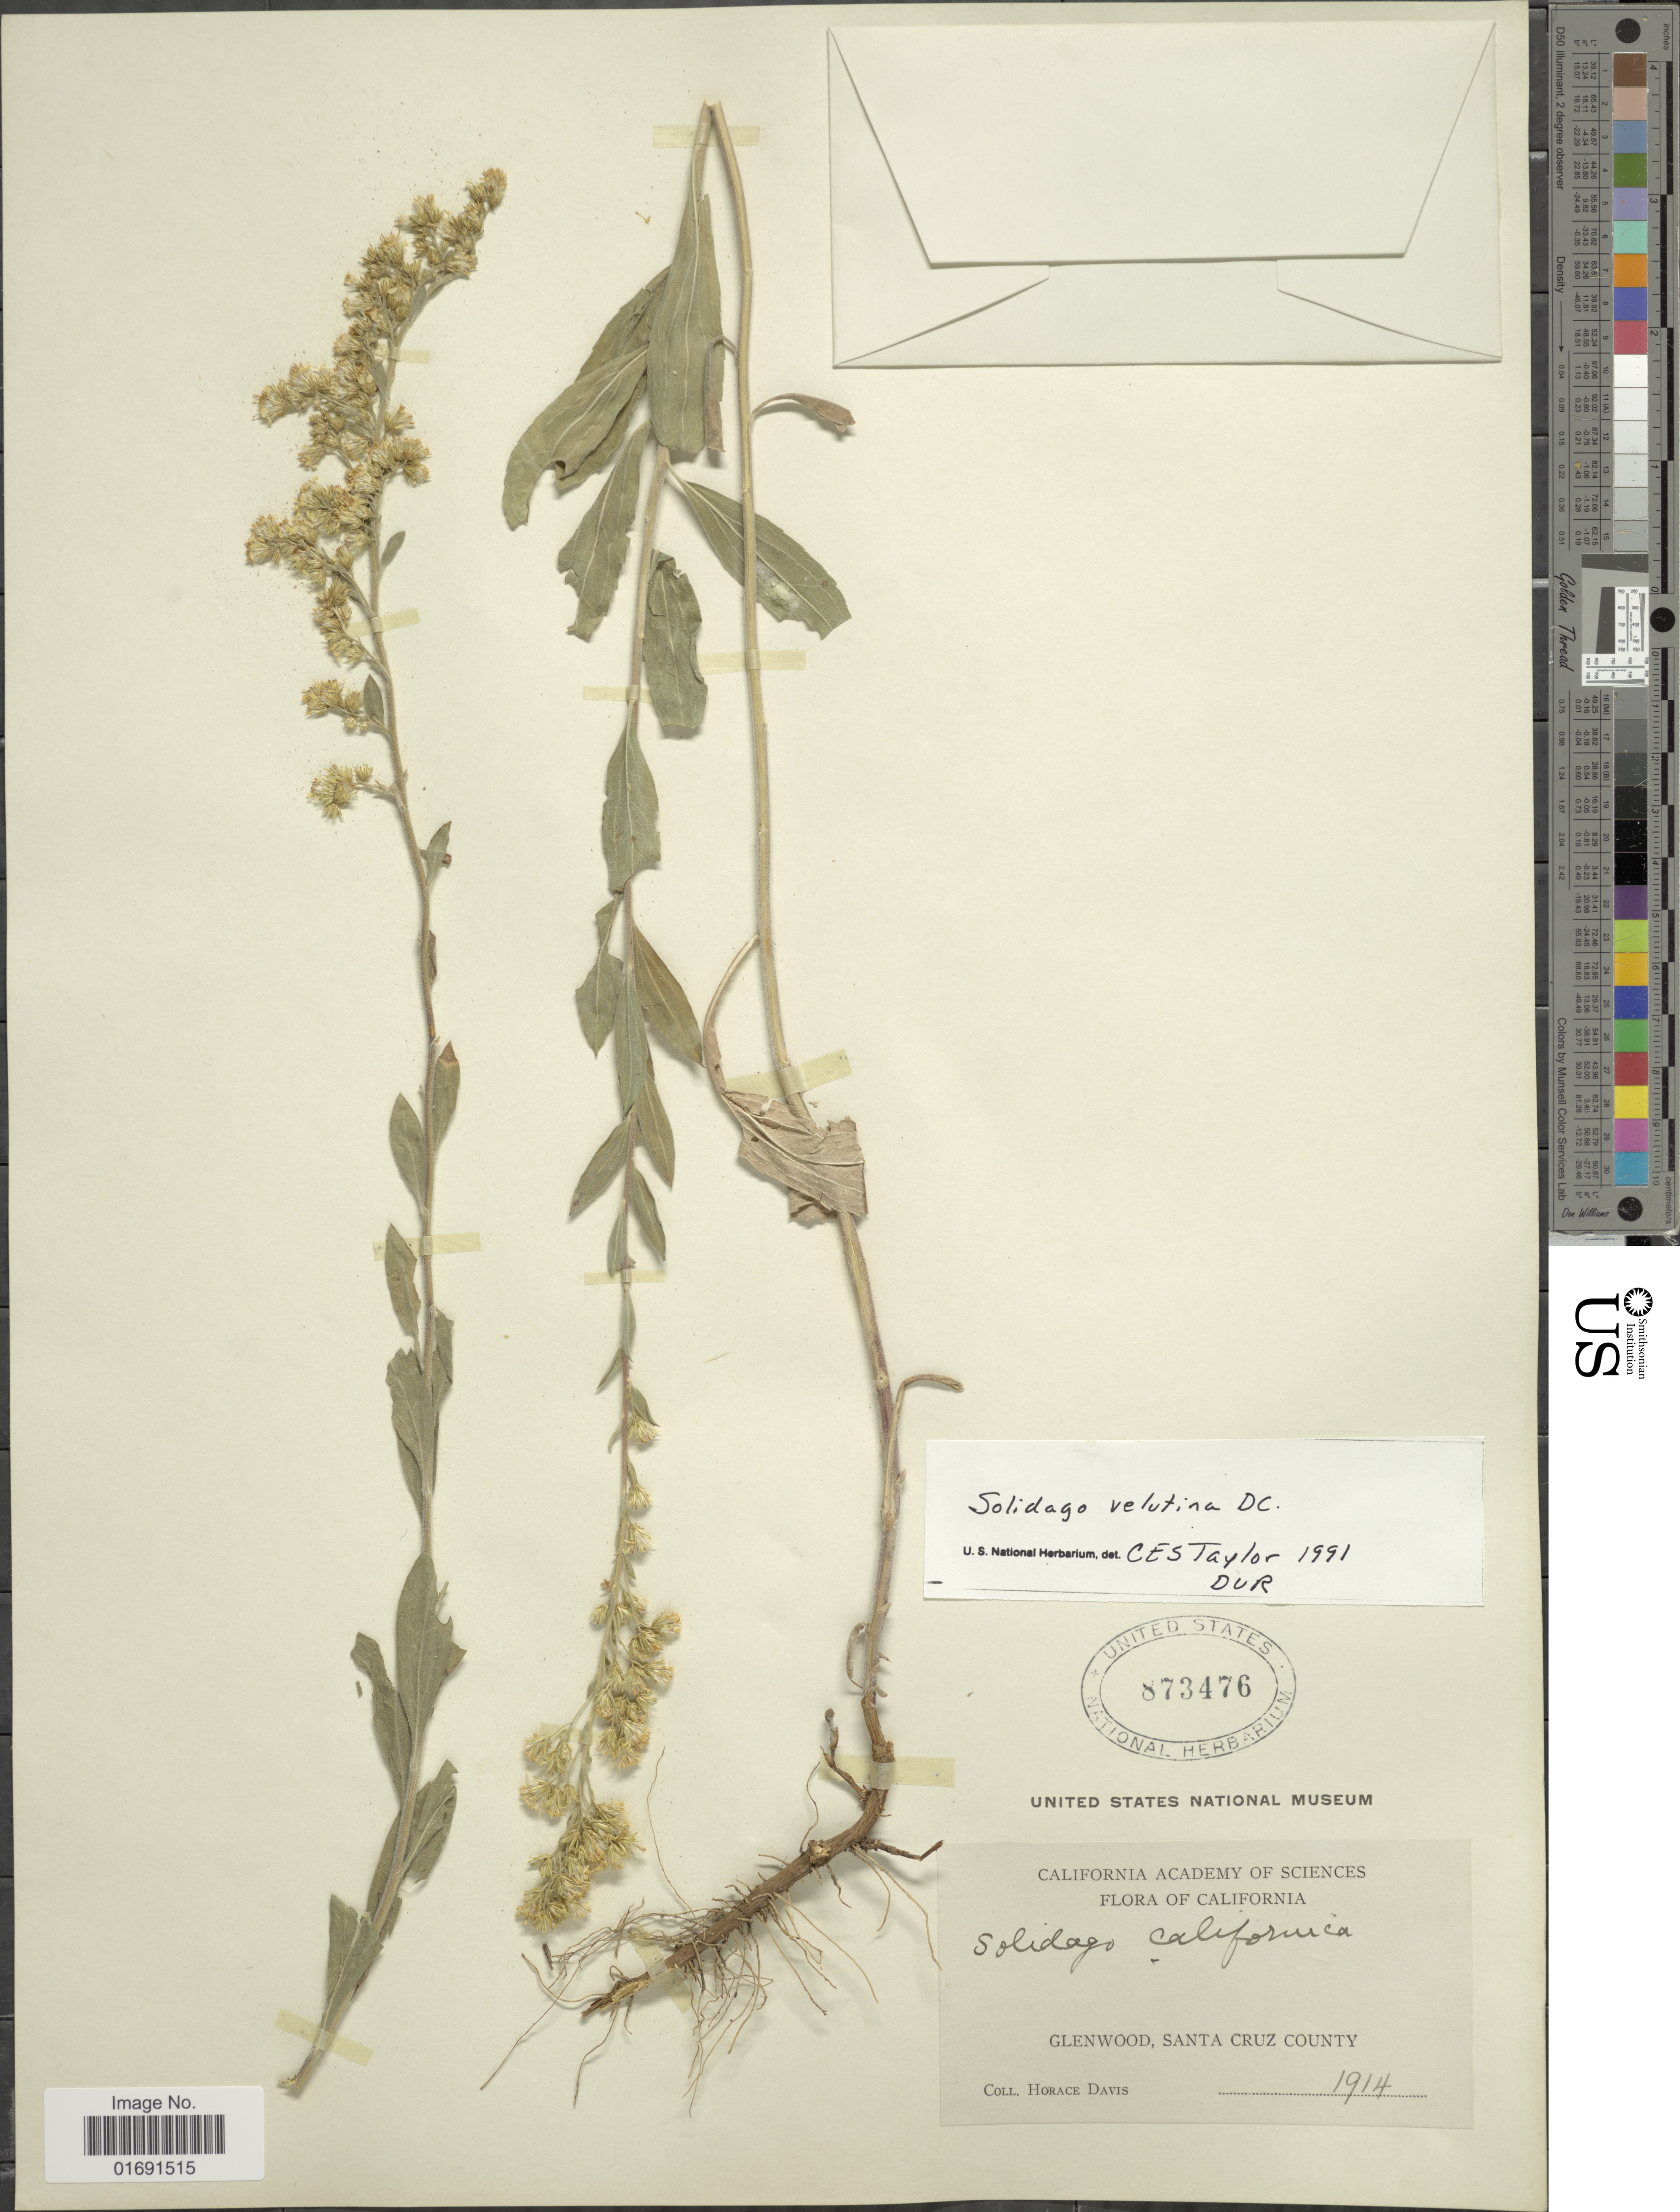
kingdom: Plantae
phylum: Tracheophyta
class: Magnoliopsida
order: Asterales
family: Asteraceae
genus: Solidago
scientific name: Solidago velutina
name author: DC.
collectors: H. Davis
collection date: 1914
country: United States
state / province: California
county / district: Santa Cruz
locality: Glenwood, Santa Cruz County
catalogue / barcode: US 873476